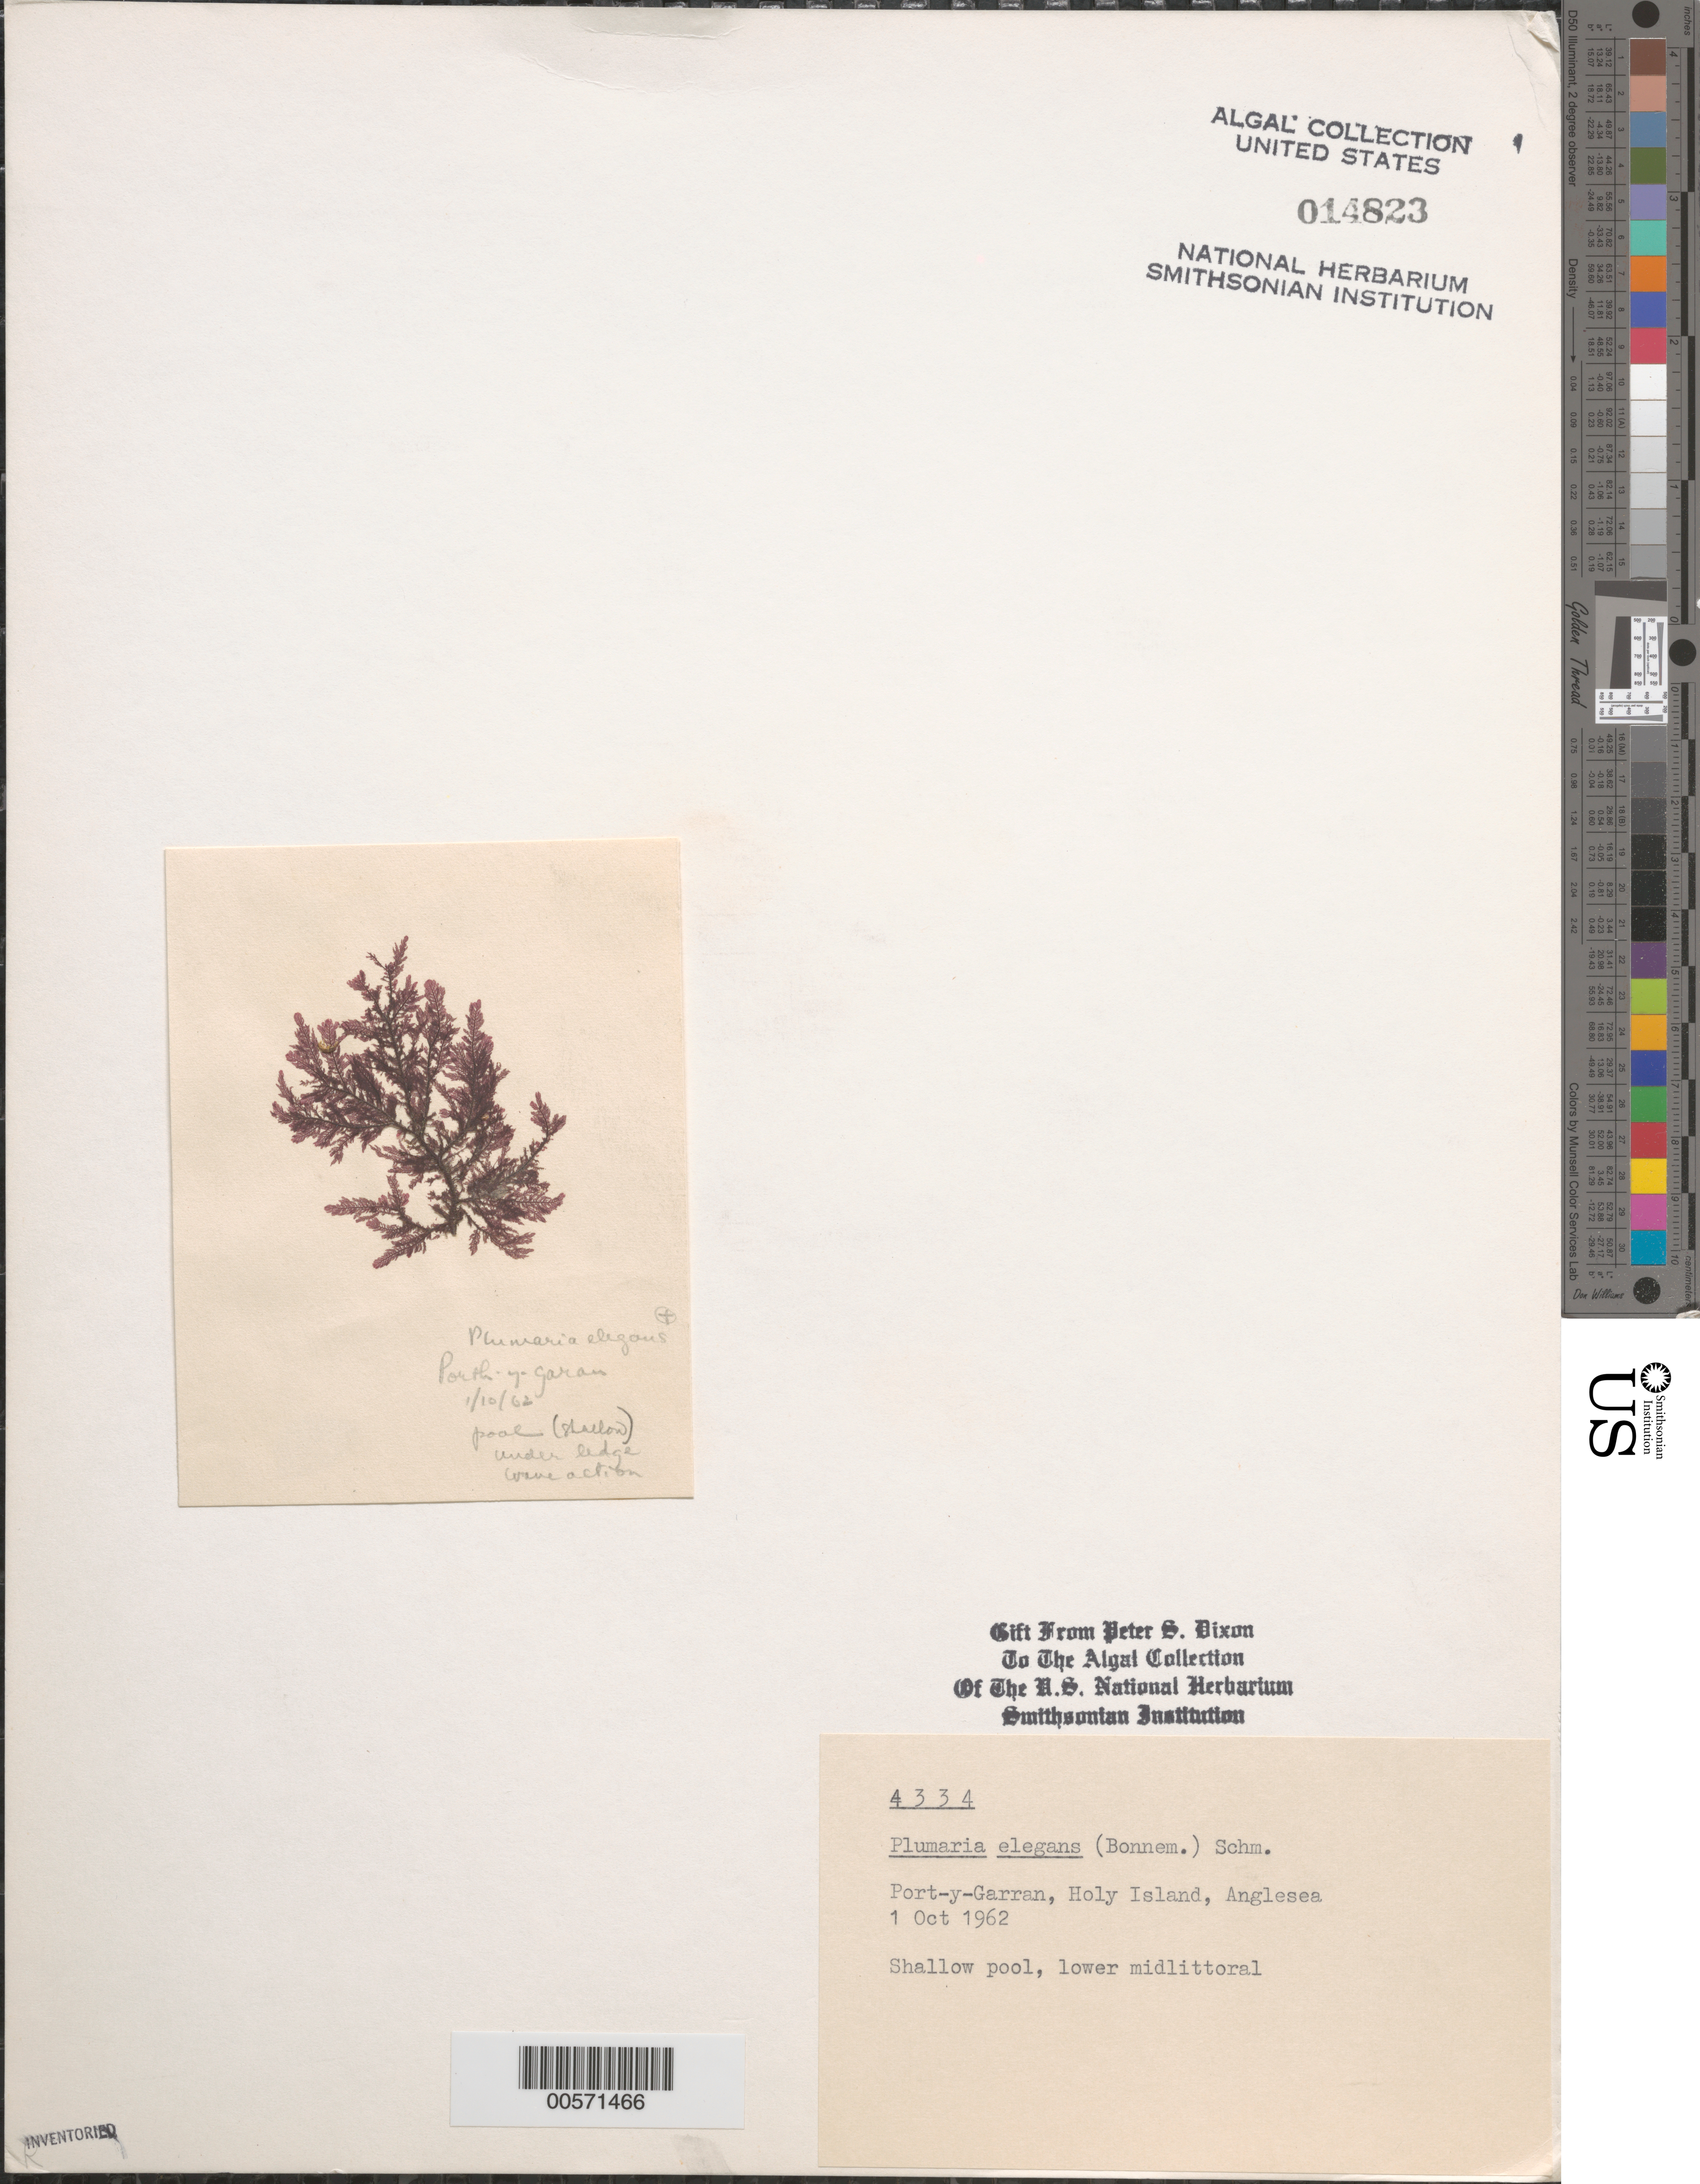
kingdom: Plantae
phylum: Rhodophyta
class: Florideophyceae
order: Ceramiales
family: Wrangeliaceae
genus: Plumaria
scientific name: Plumaria plumosa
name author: (Hudson) Kuntze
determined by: Algae name updating Project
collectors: P. S. Dixon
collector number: PSD 4334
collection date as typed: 01 Oct 1962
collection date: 1962-10-01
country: United Kingdom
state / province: Wales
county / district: Gwynedd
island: Anglesey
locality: Port-y-Garran, Holy Island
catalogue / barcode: US 14823